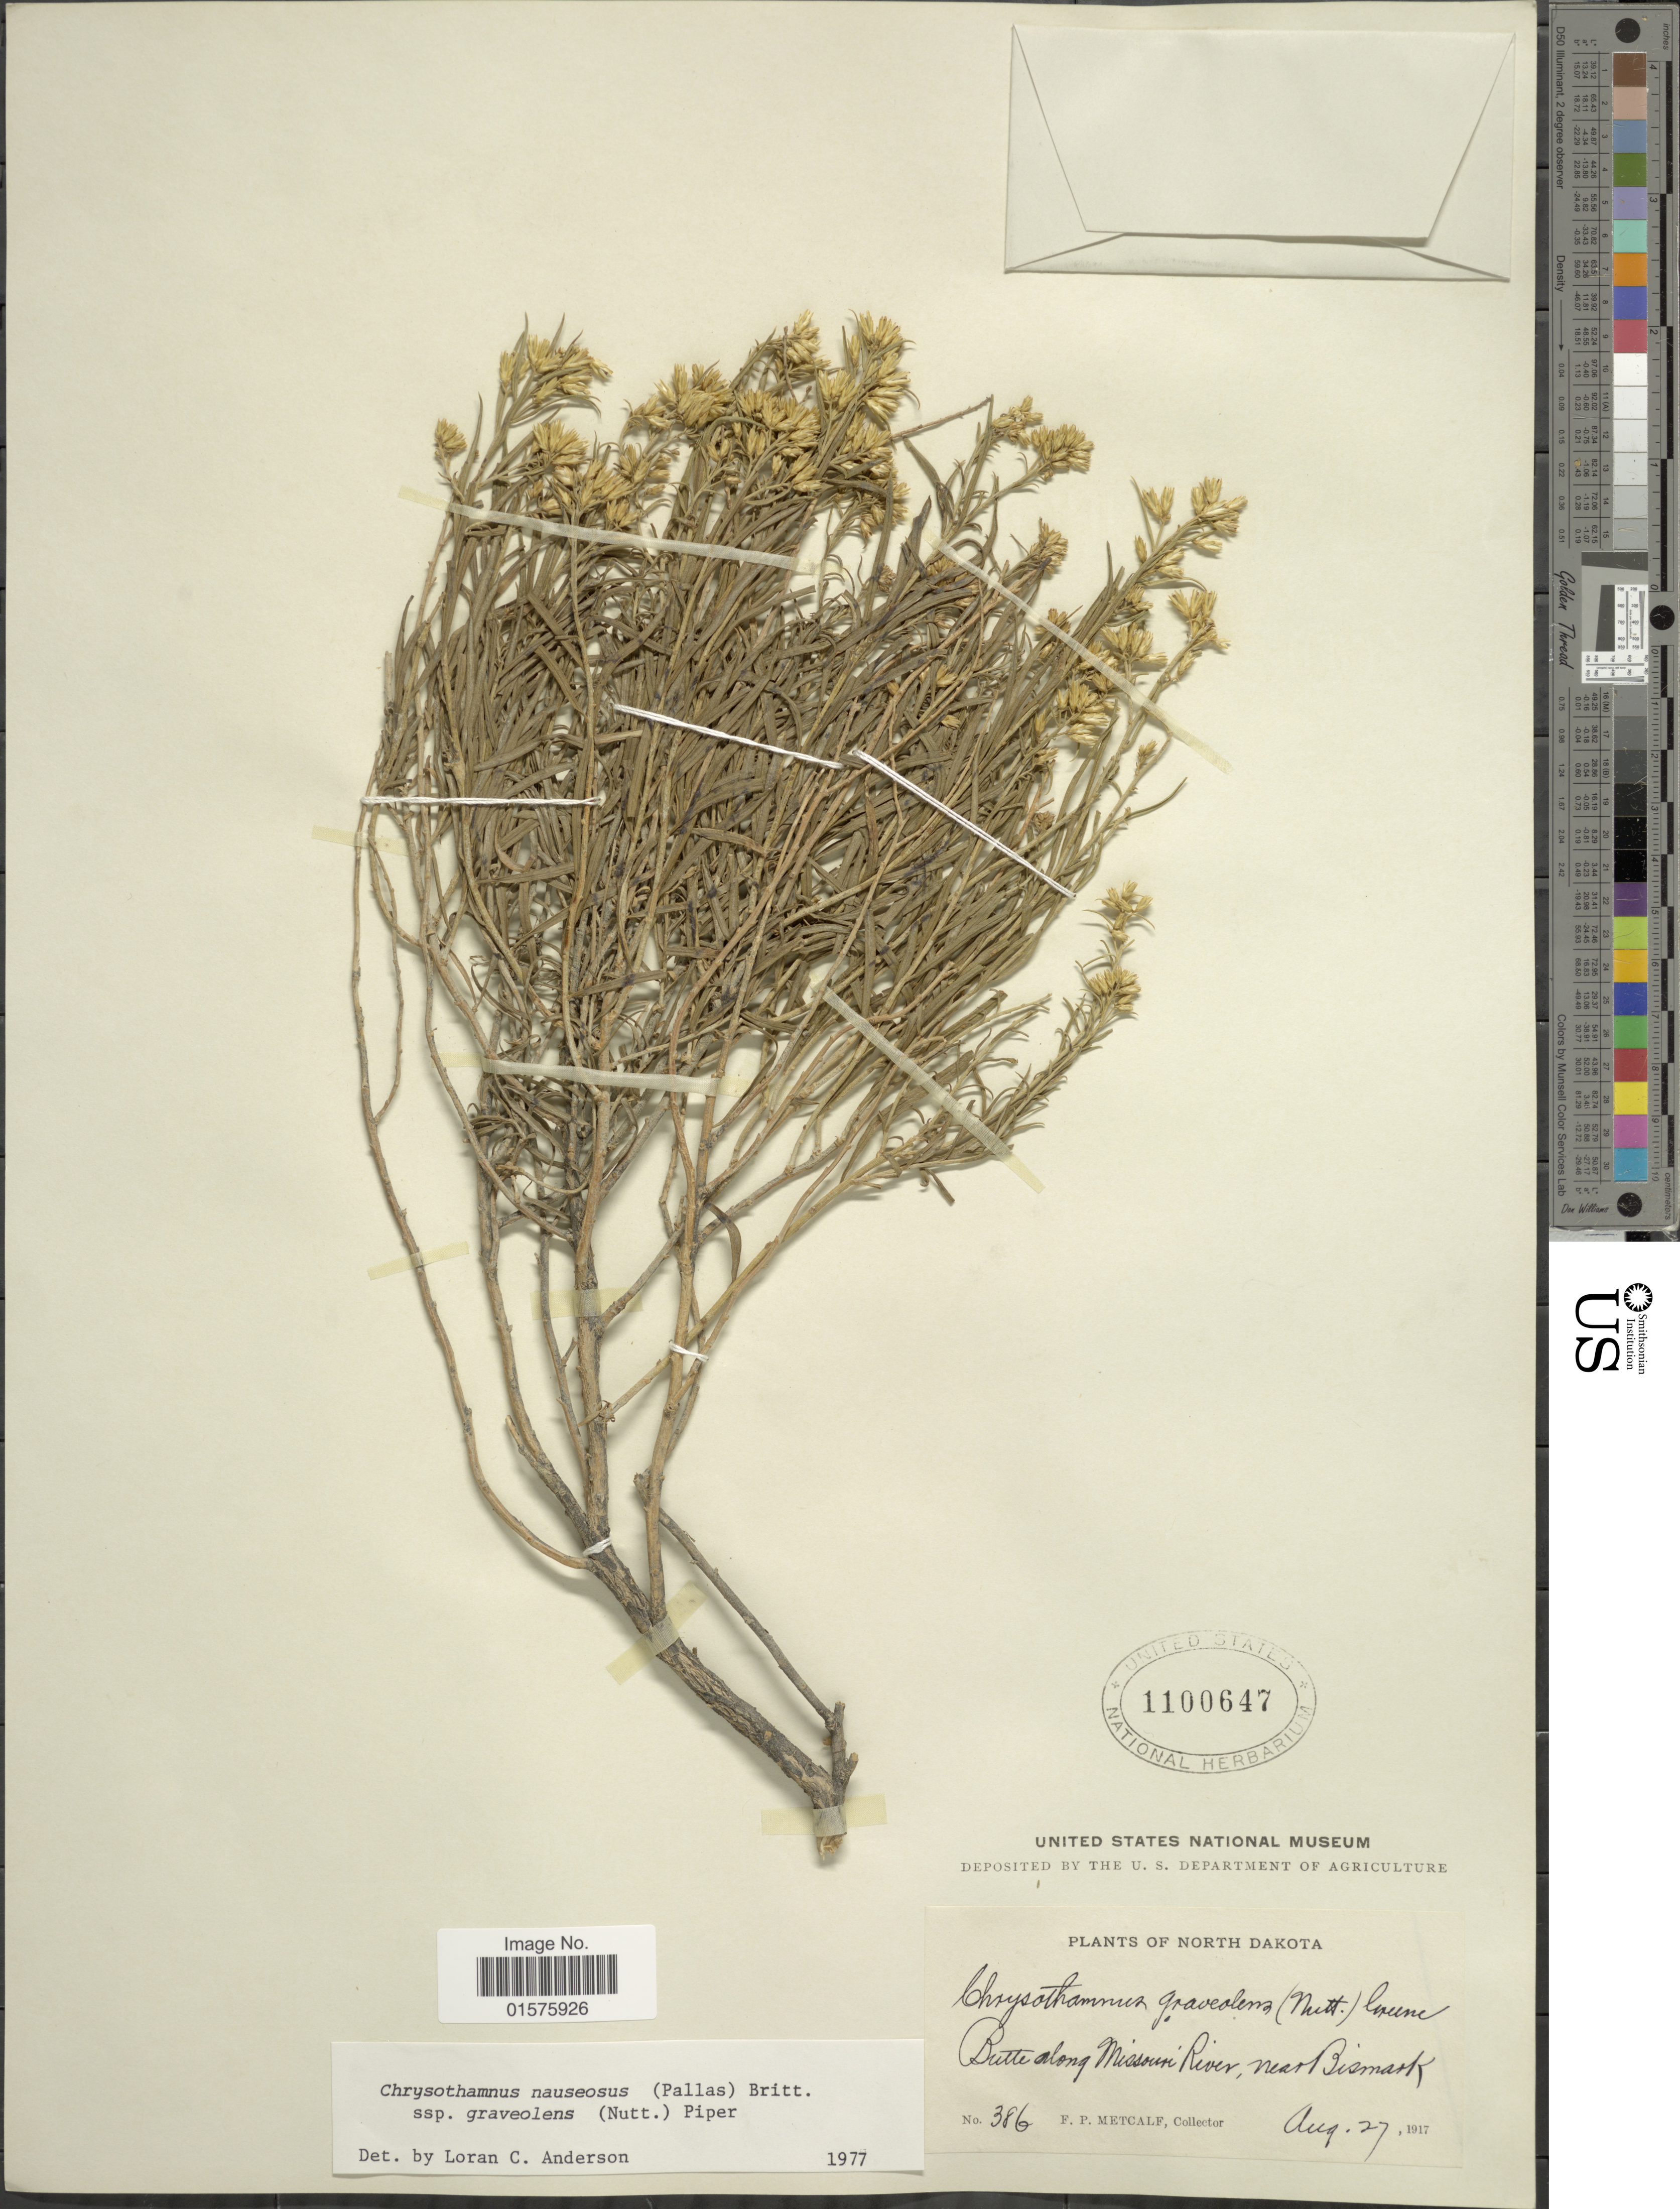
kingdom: Plantae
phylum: Tracheophyta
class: Magnoliopsida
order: Asterales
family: Asteraceae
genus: Ericameria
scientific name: Ericameria nauseosa var. graveolens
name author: (Nutt.) Reveal & Schuyler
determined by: Urbatsch, Lowell E., Curator (LSU), Louisiana State University (UNITED STATES)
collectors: F. Metcalf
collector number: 386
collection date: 1917-08-27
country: United States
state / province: North Dakota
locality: Butte along Missouri River, near Bismark.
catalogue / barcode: US 1100647